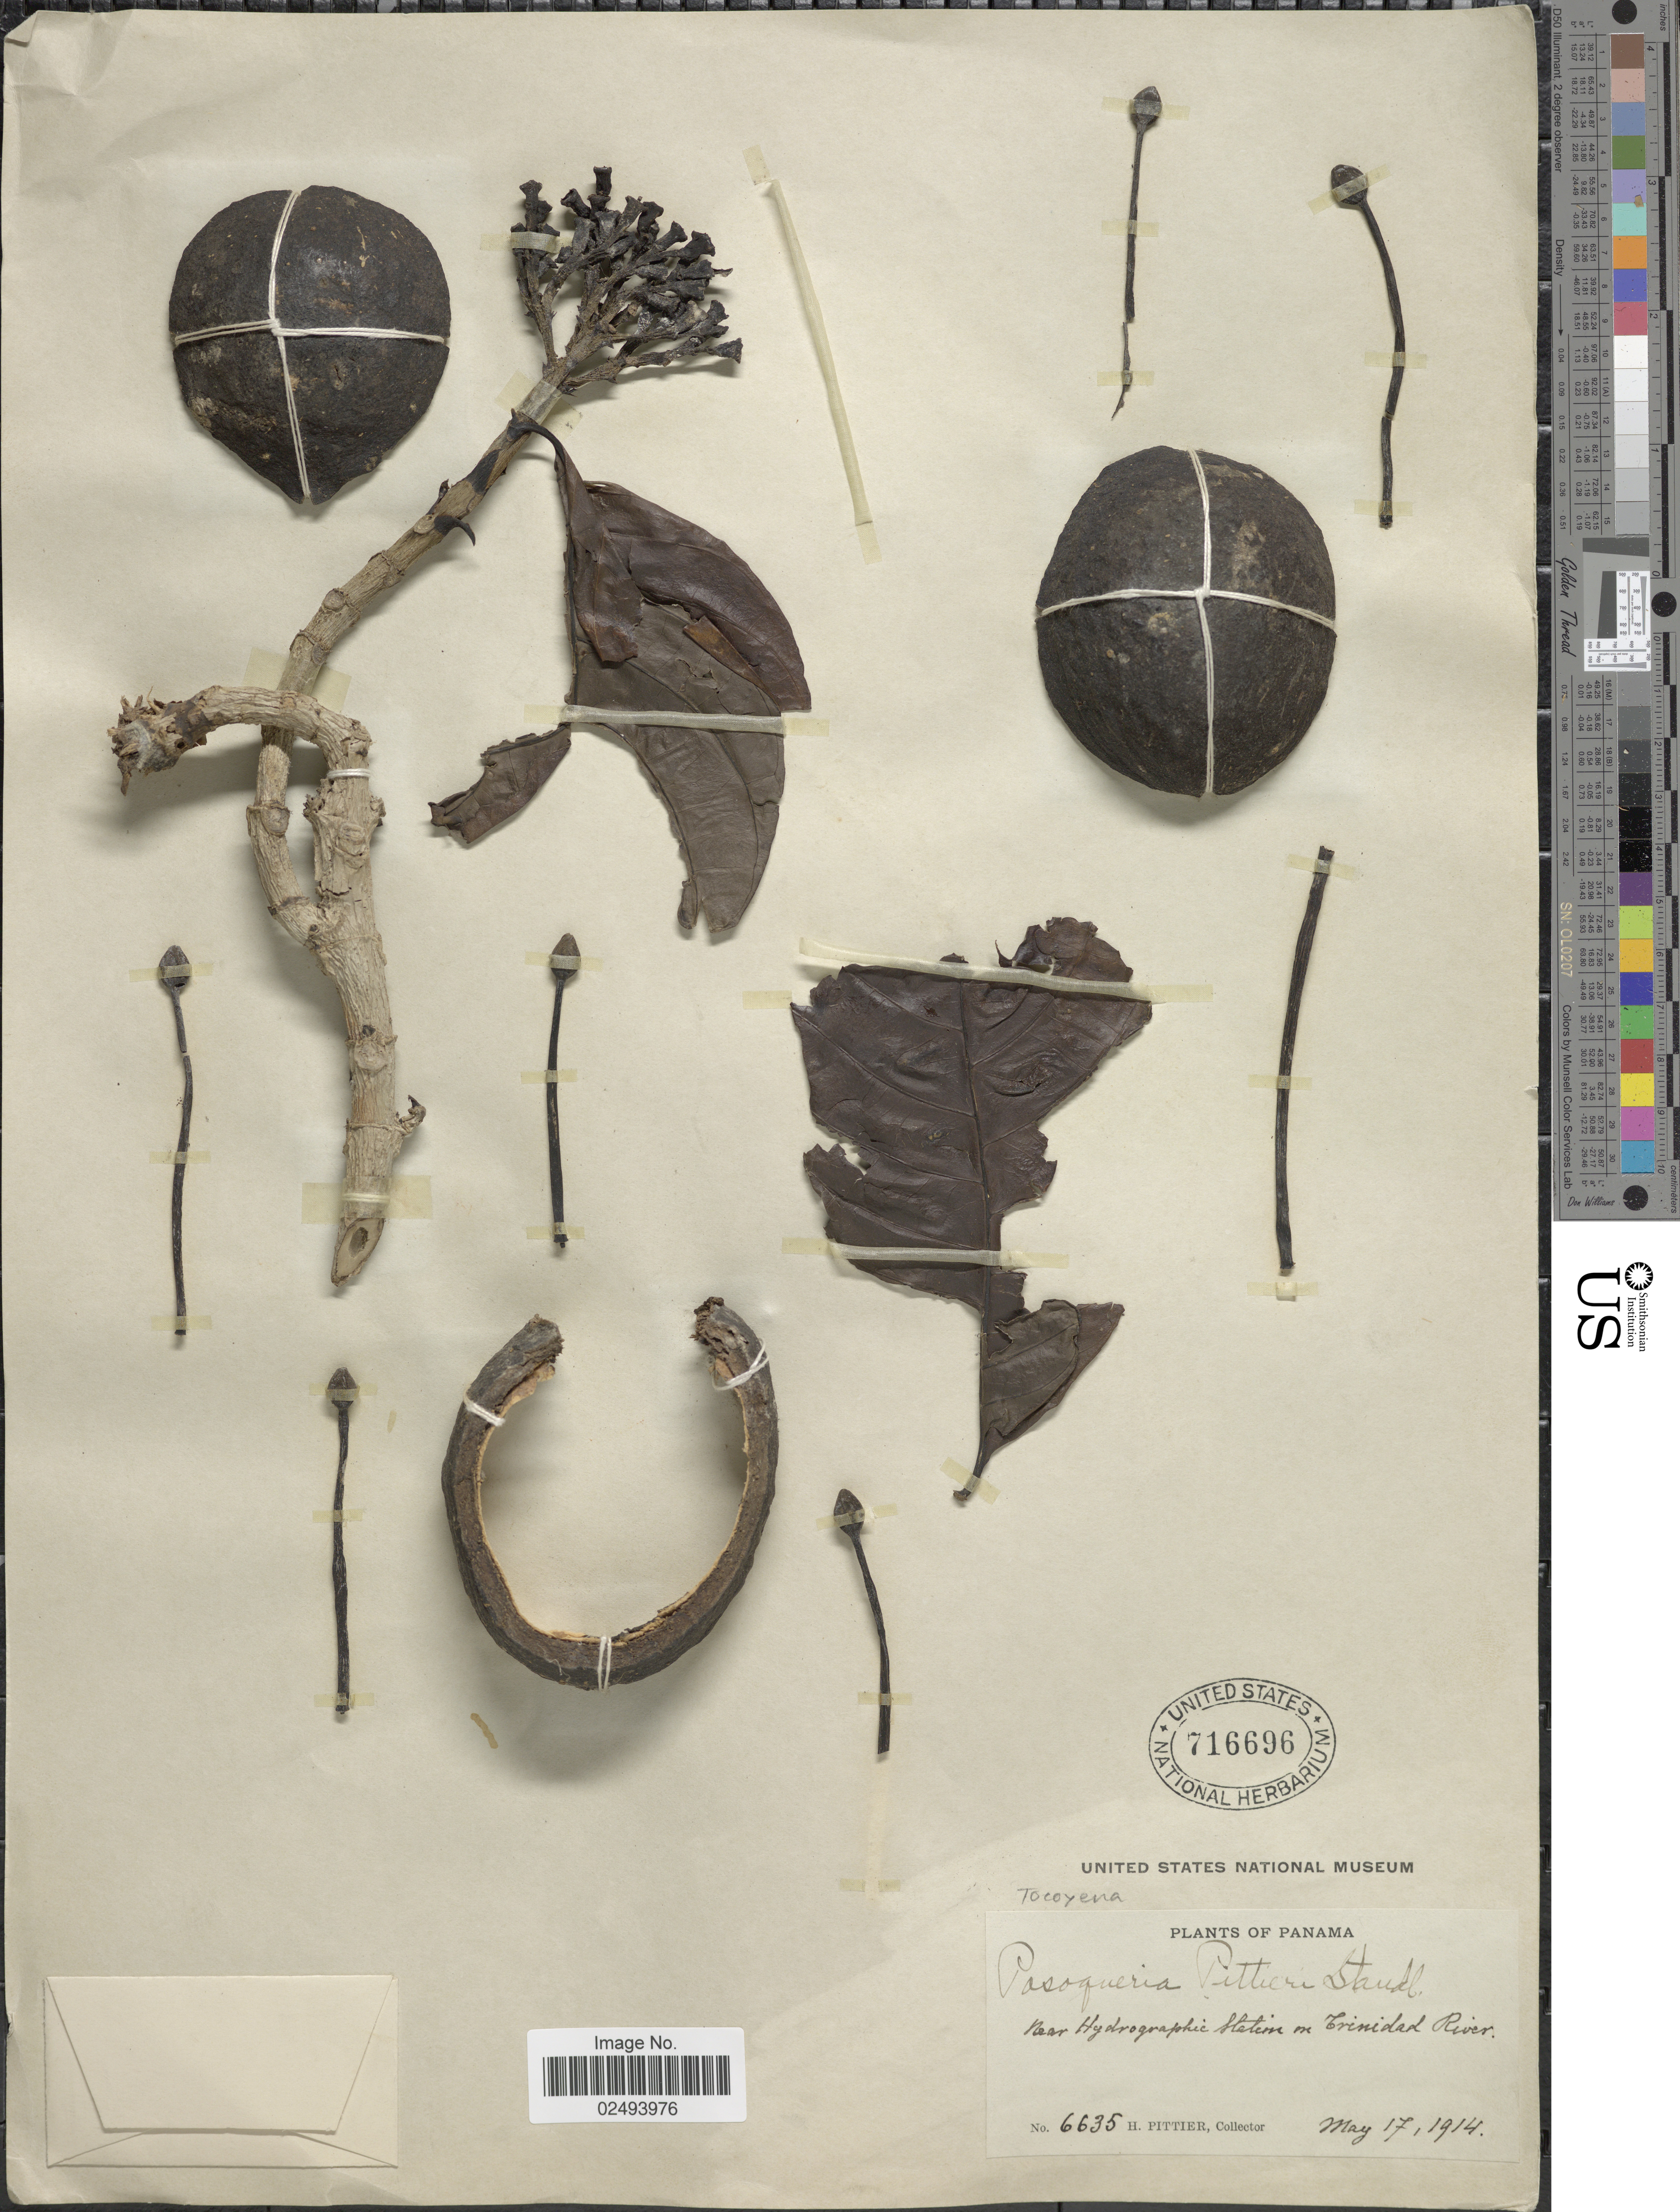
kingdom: Plantae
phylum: Tracheophyta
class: Magnoliopsida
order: Gentianales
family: Rubiaceae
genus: Tocoyena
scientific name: Tocoyena pittieri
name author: (Standl.) Standl.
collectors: H. F. Pittier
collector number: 6635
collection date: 1914-05-17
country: Panama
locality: Tocoyena. [unsure placement] Near Hydrographic Station in Trinidad River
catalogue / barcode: US 716696